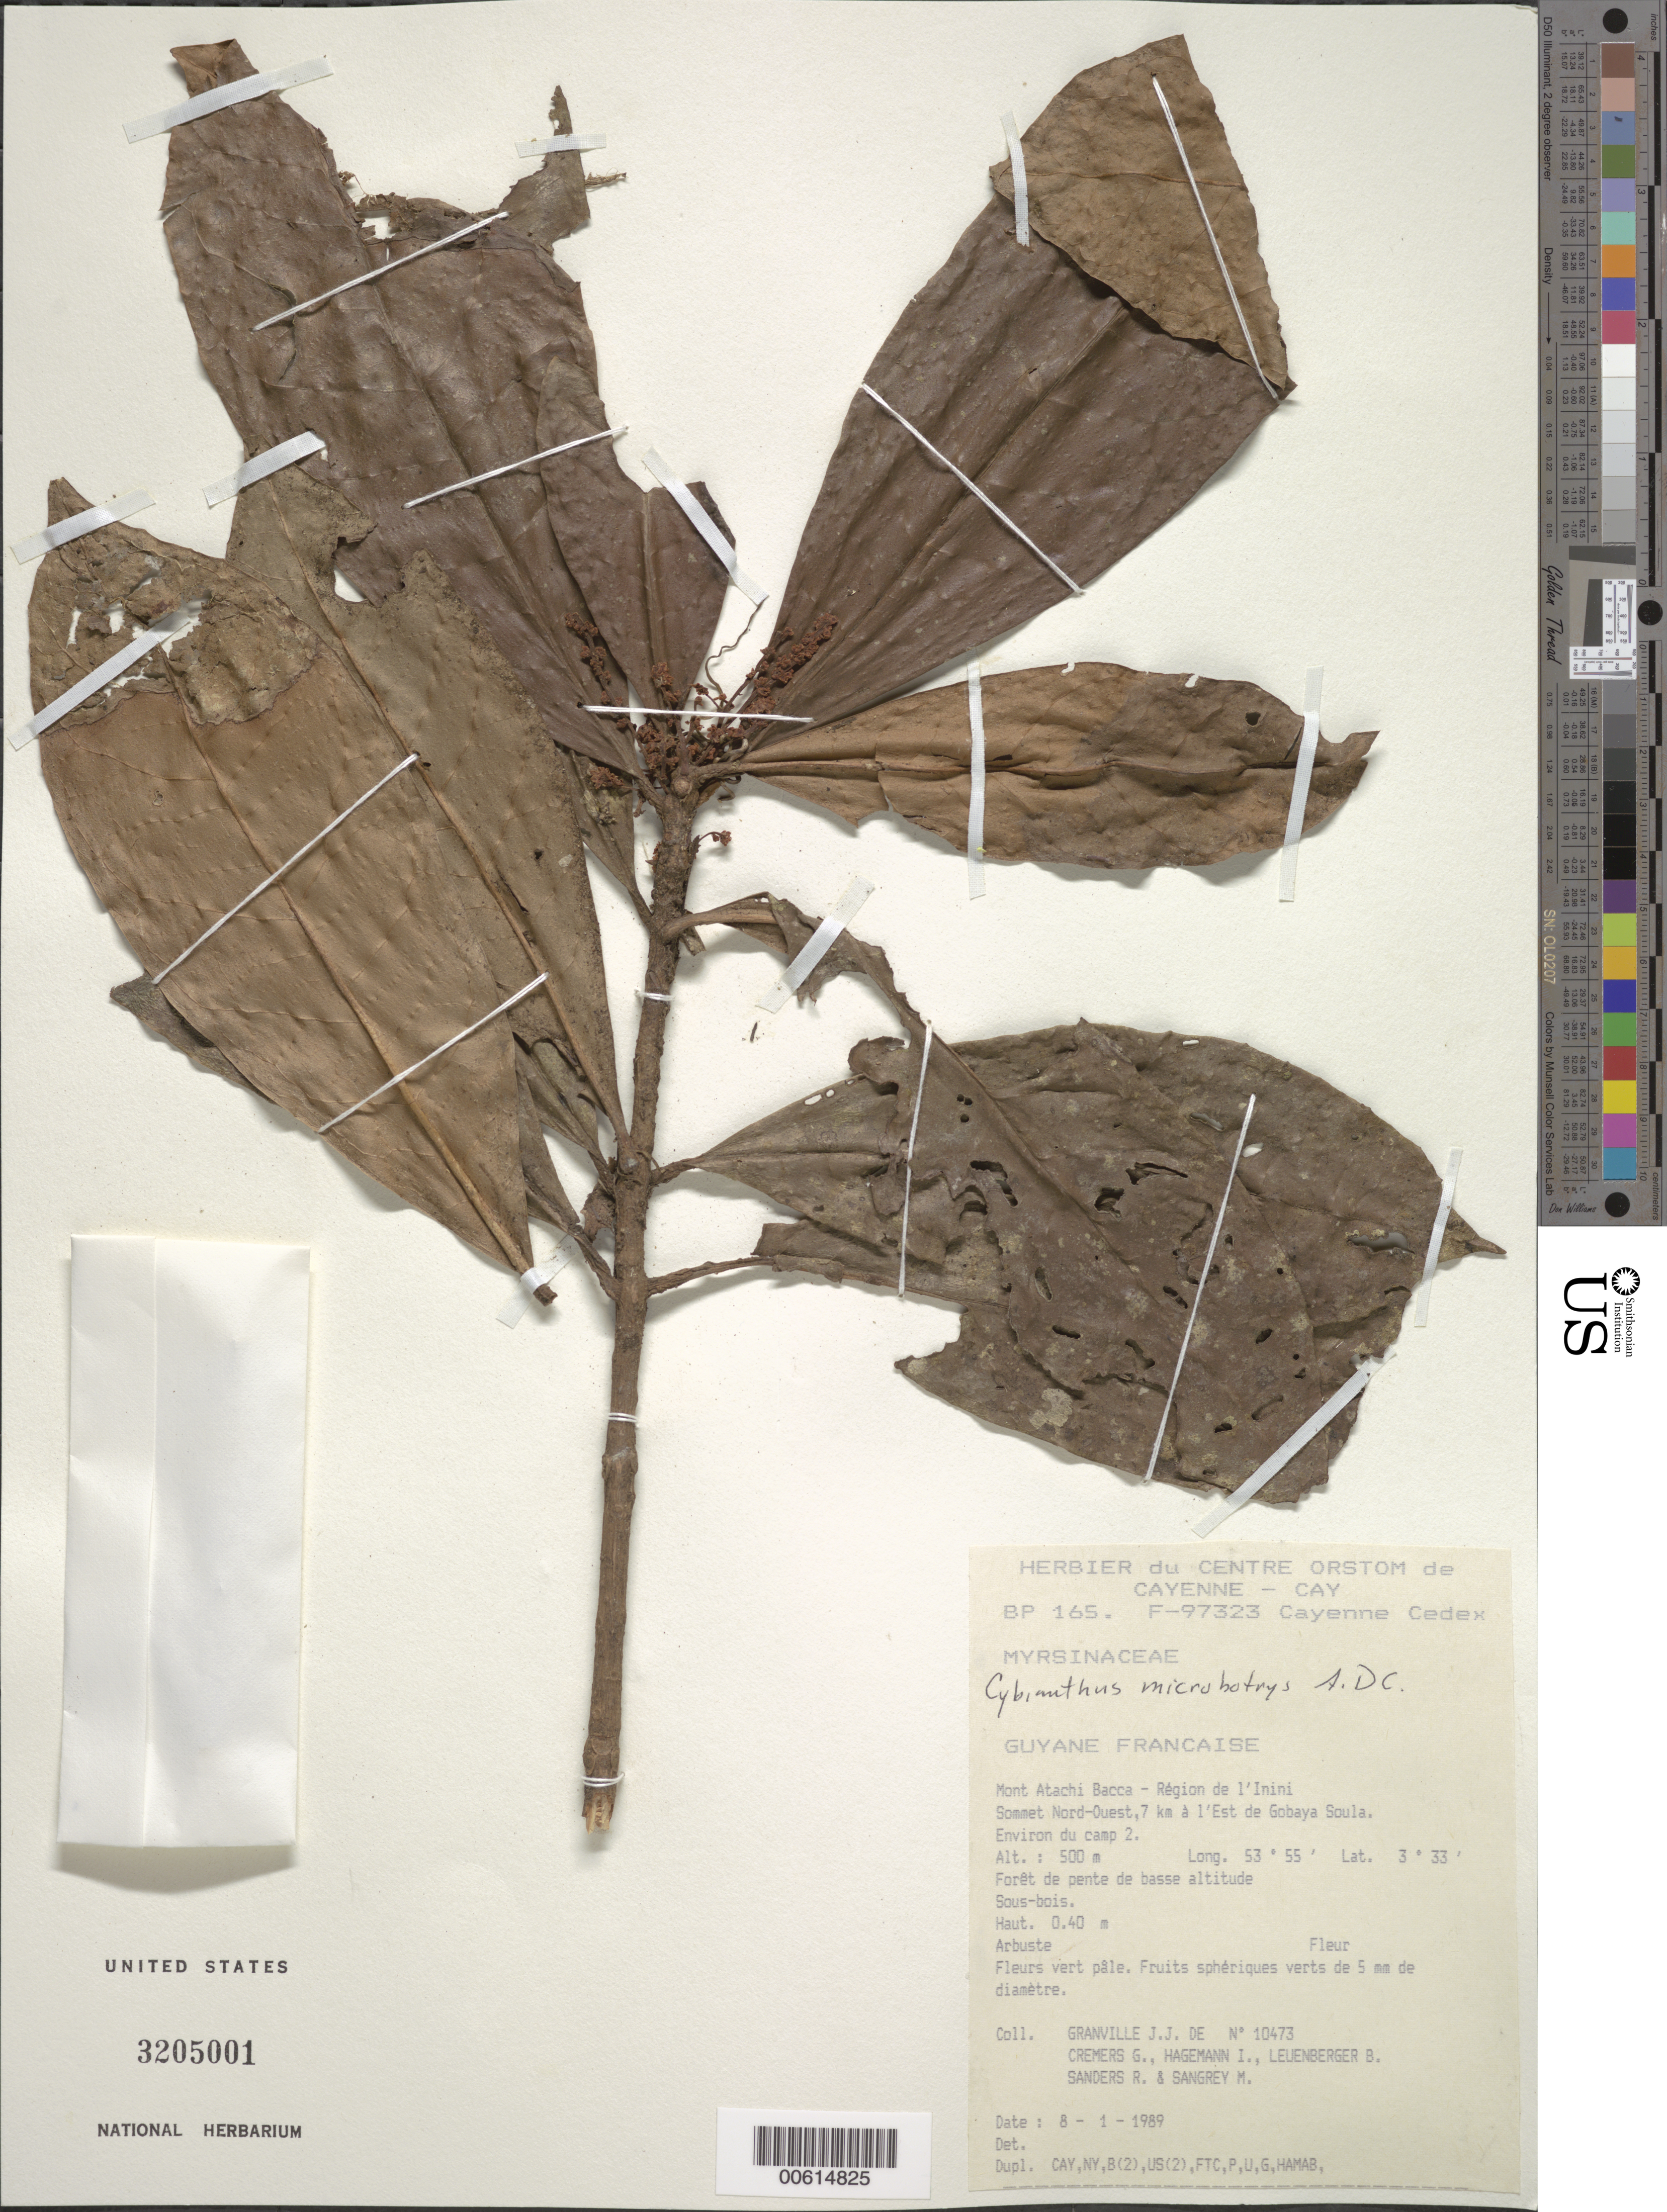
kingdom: Plantae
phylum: Tracheophyta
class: Magnoliopsida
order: Ericales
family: Primulaceae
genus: Cybianthus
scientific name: Cybianthus microbotrys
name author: A. DC.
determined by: Pipoly, J. J., III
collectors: J.-J. de Granville, G. Cremers, J. Hagemann, B. E. Leuenberger & M. S. Sangrey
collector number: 10473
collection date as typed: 8-Jan-89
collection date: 1989-01-08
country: French Guiana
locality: Mont Atachi Bacca, région de l'Inini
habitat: Forêt de pente de basse altitude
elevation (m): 500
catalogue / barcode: US 3205001